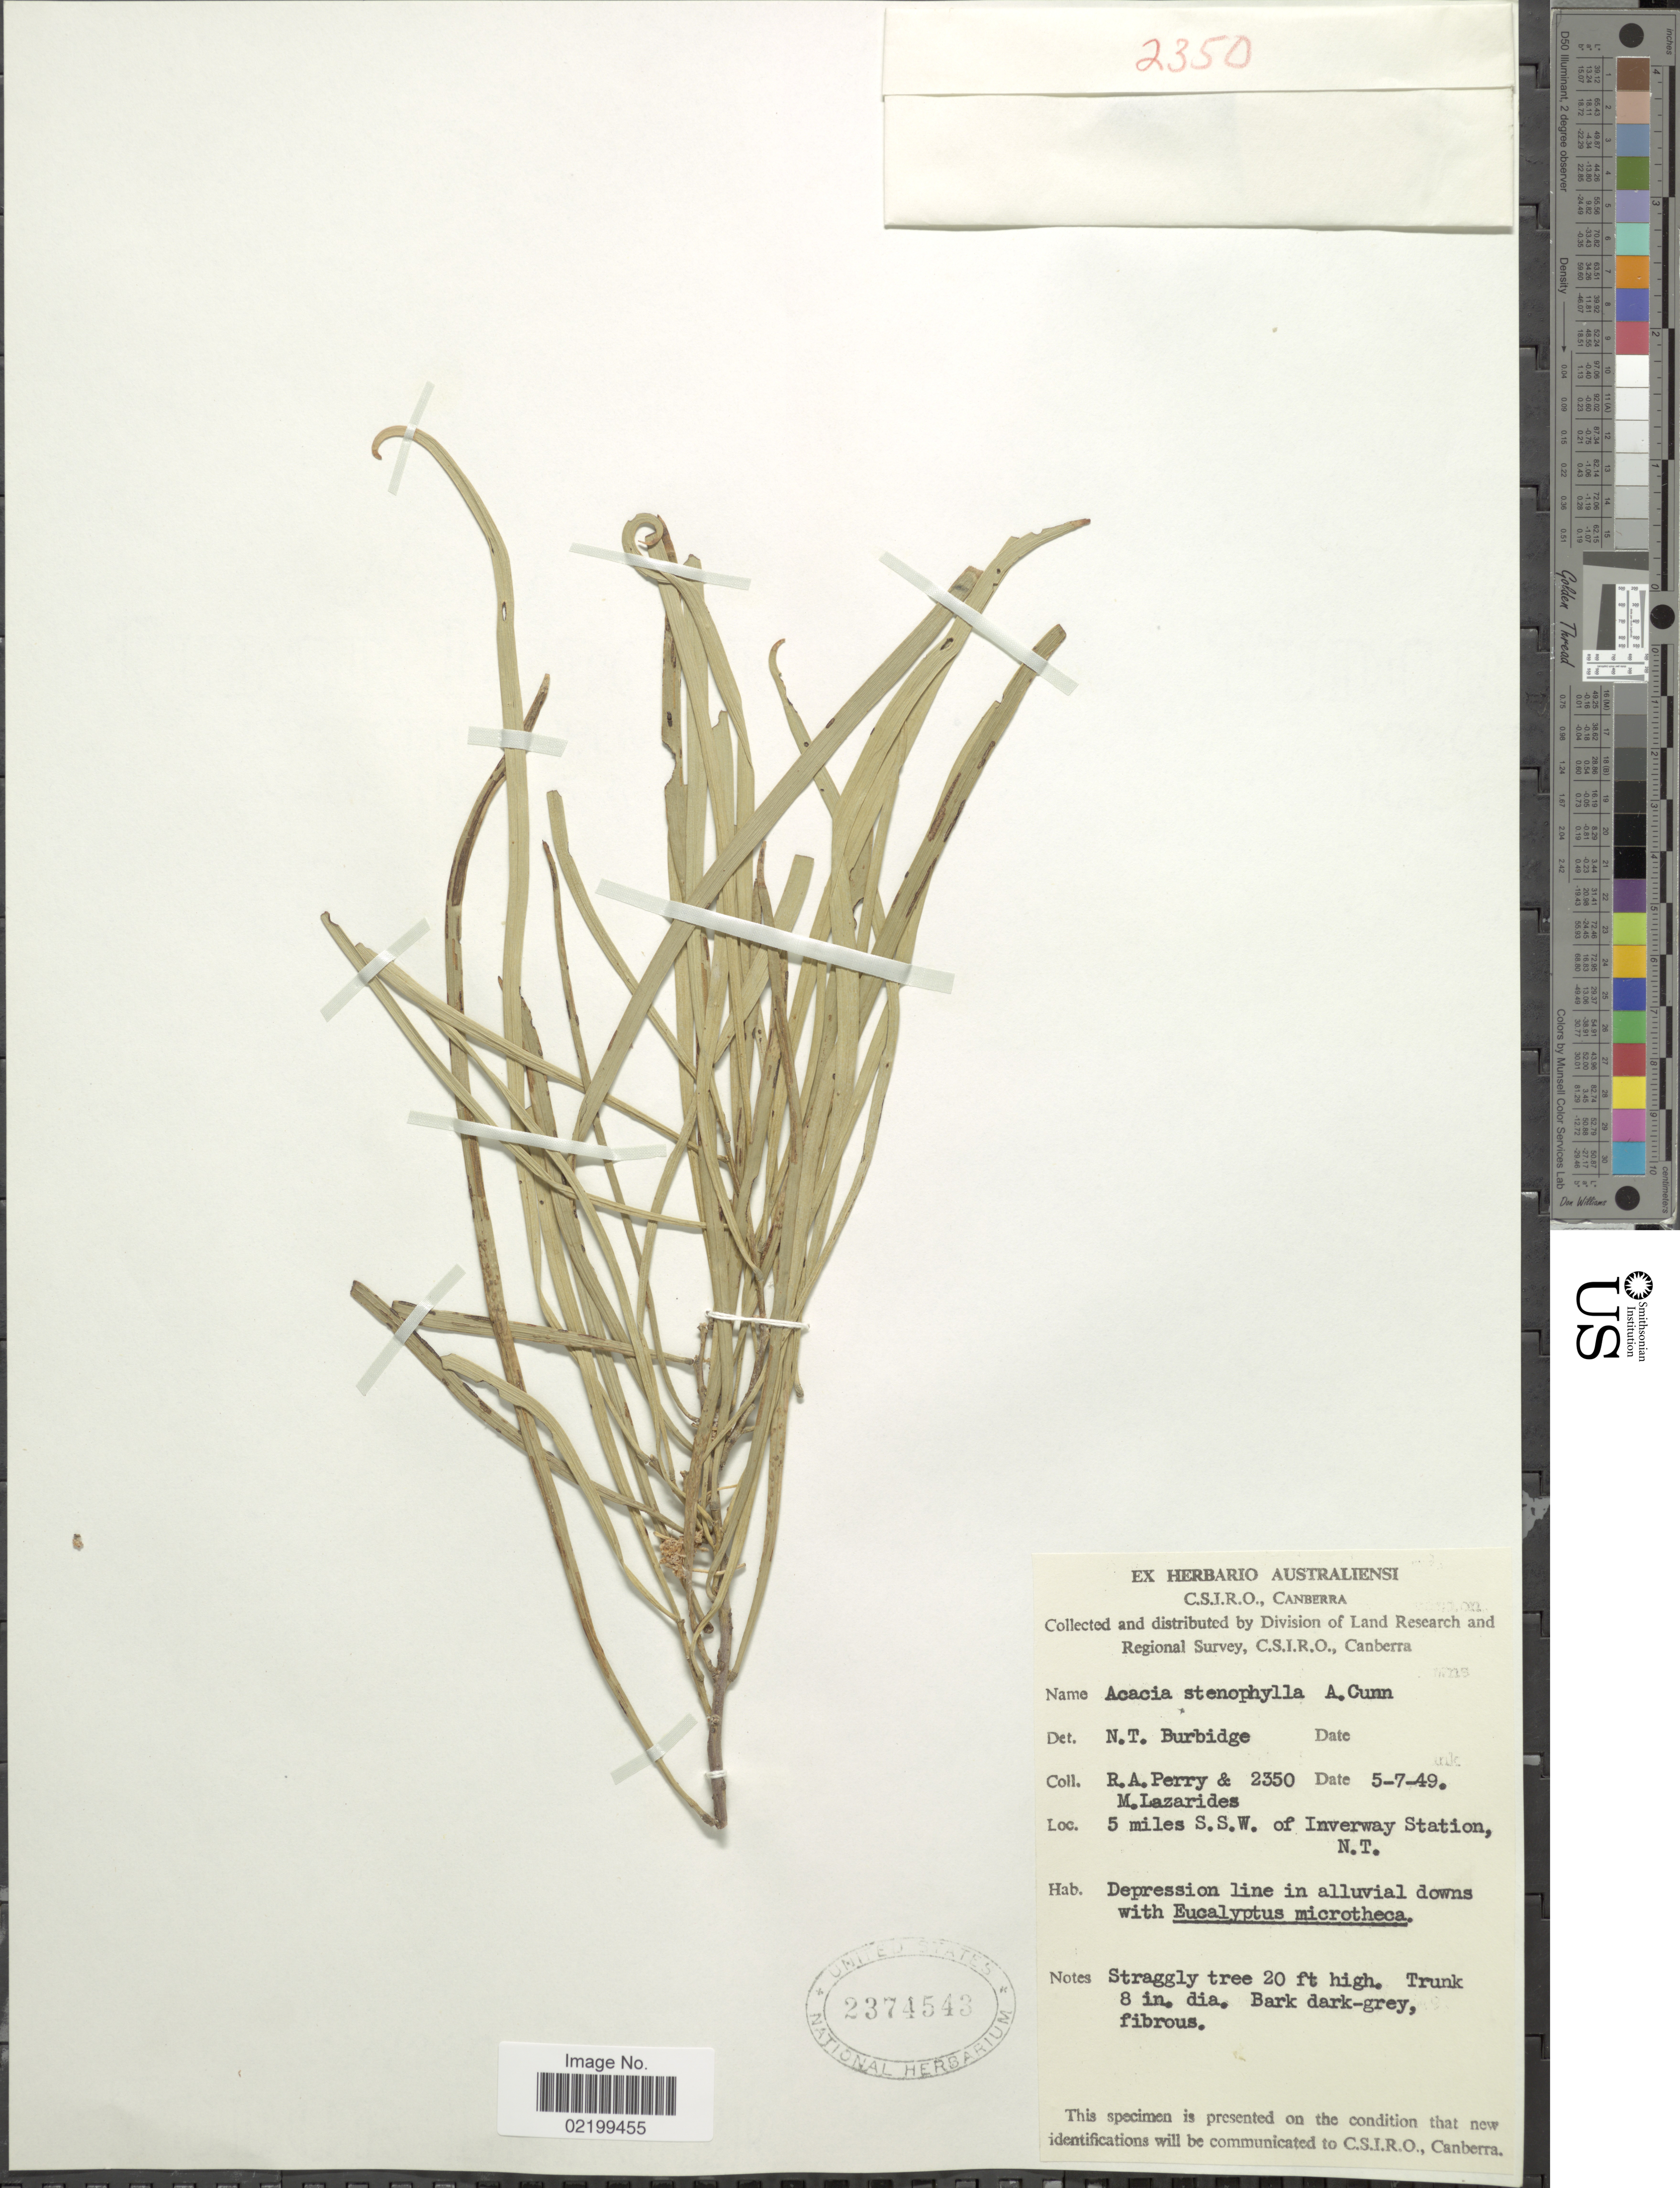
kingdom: Plantae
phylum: Tracheophyta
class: Magnoliopsida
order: Fabales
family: Fabaceae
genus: Acacia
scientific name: Acacia stenophylla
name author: Benth.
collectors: Perry, R. A. & M. Lazarides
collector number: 2350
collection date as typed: Transcribed d/m/y: 5/7/49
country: Australia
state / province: Northern Territory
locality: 5 miles S.S.W. of Inverway Station, N.T.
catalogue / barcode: US 2374543